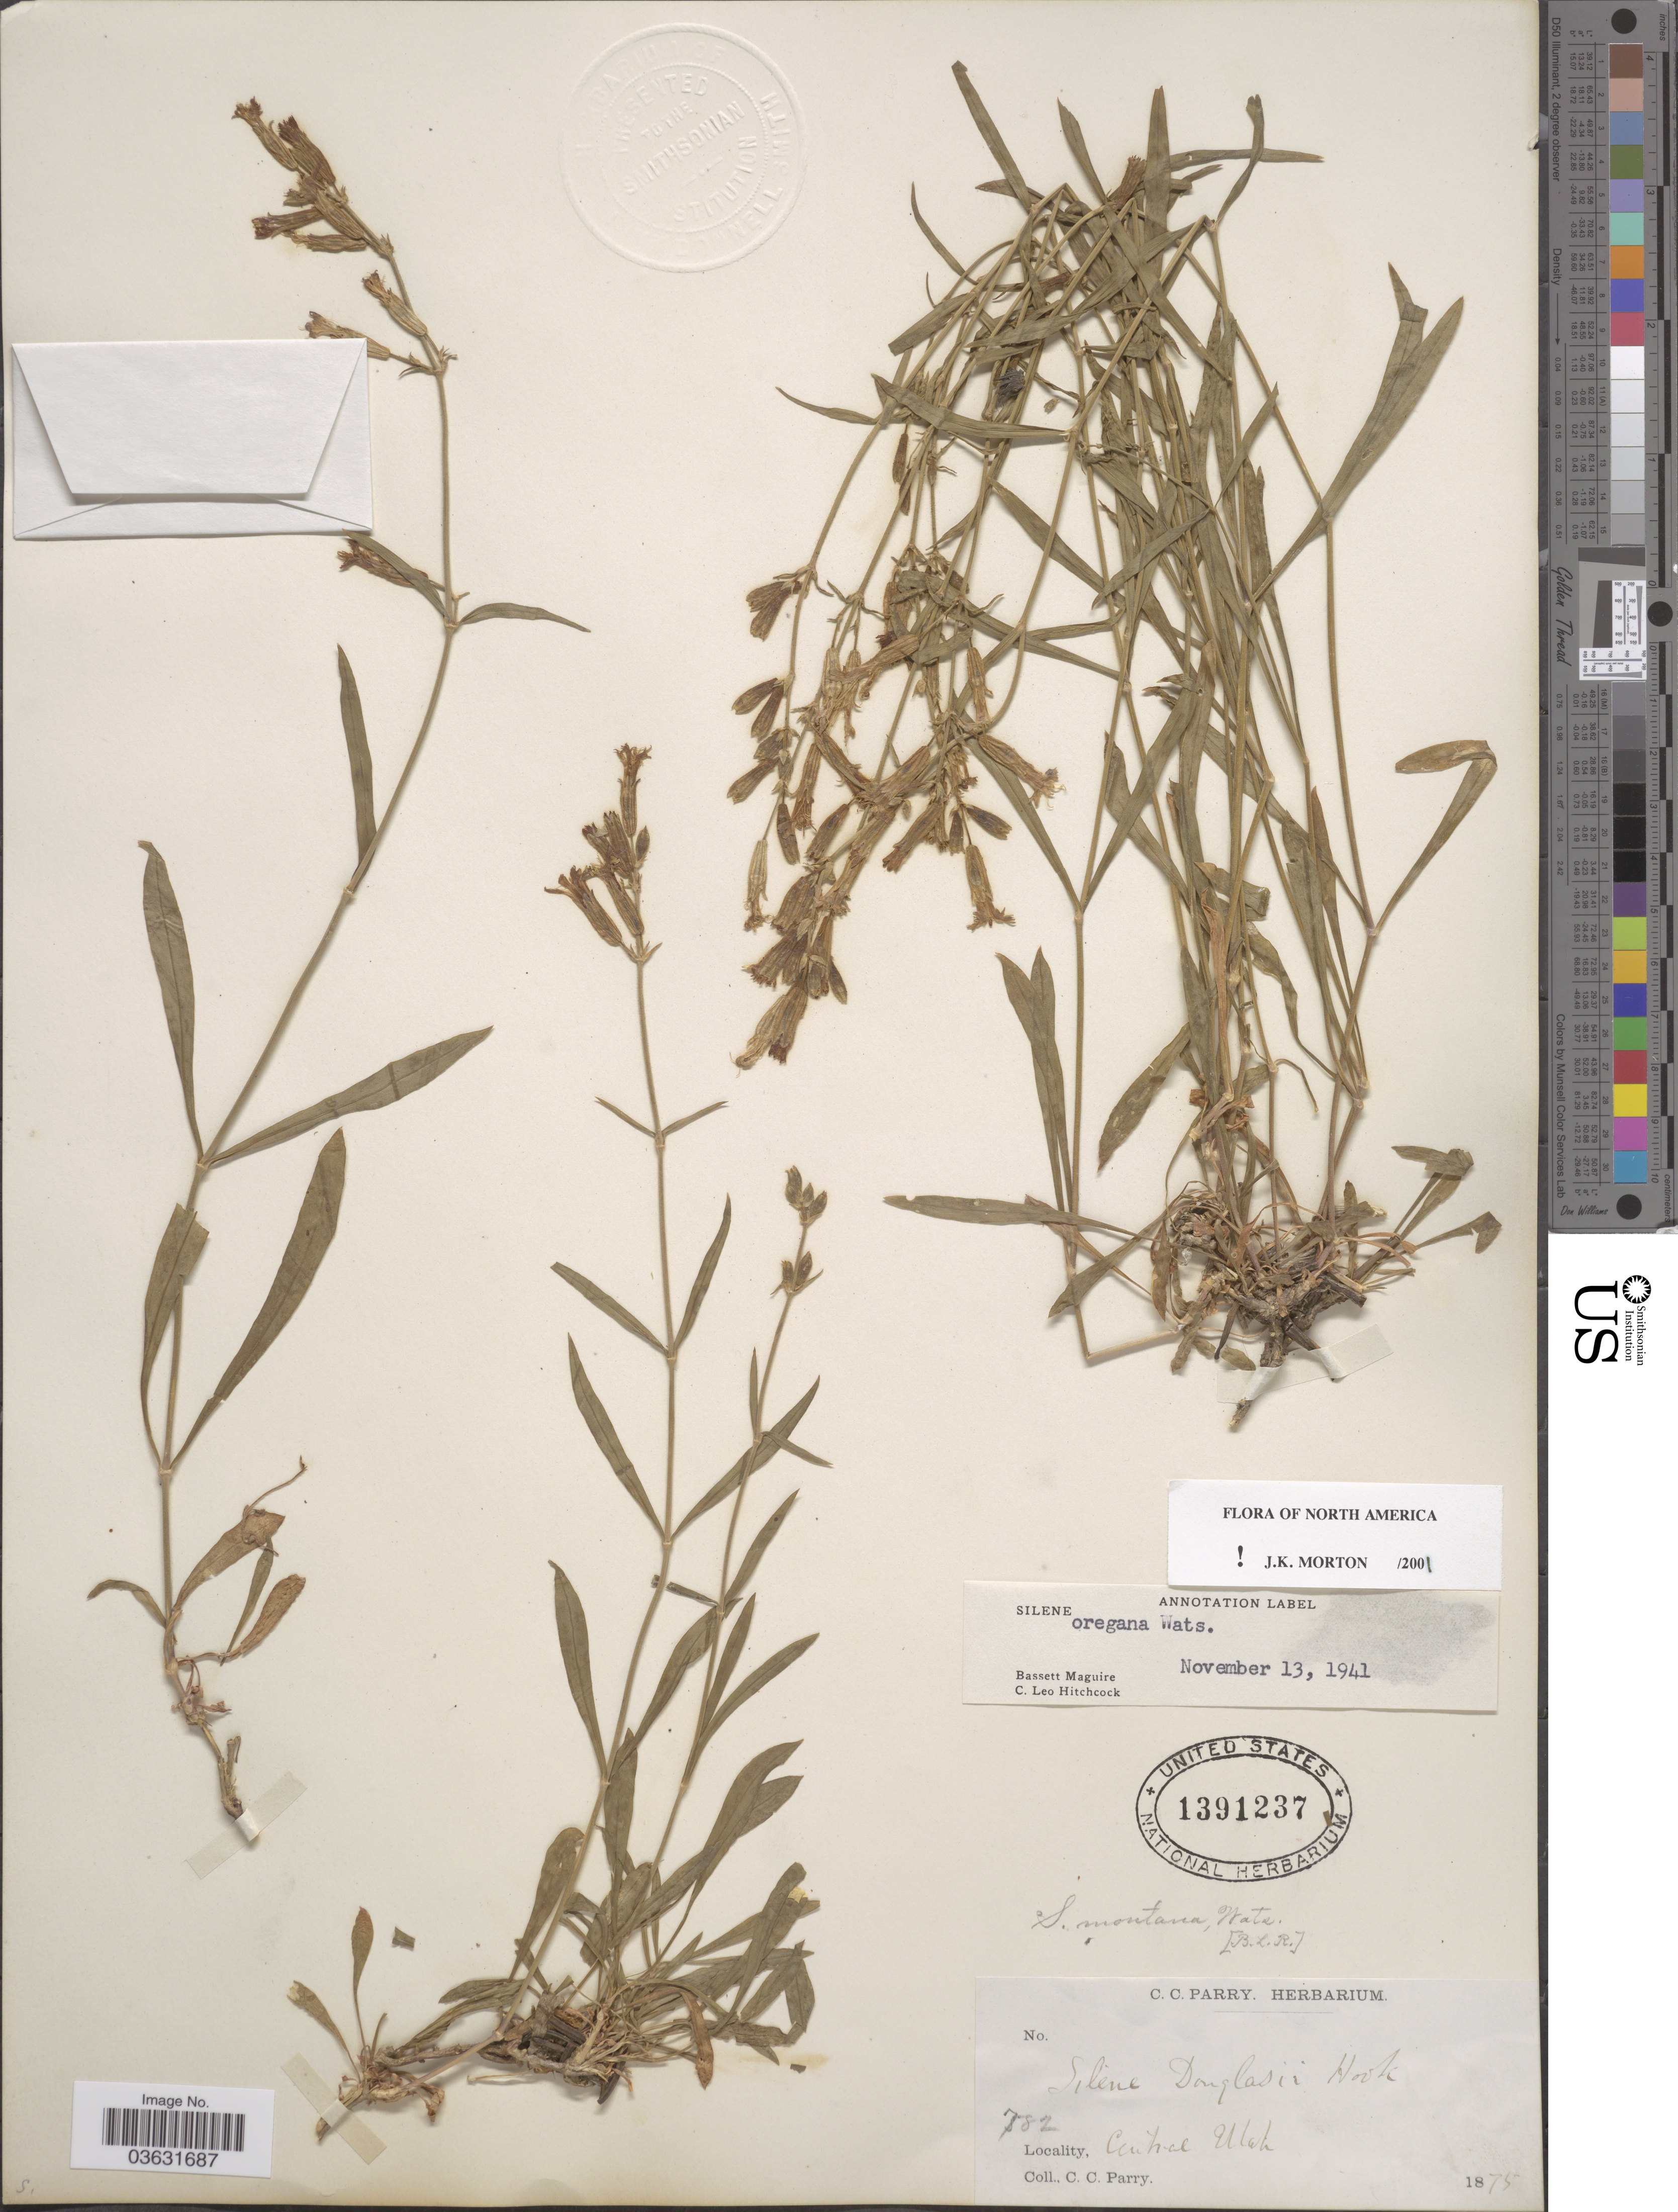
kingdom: Plantae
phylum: Tracheophyta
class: Magnoliopsida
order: Caryophyllales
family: Caryophyllaceae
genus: Silene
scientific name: Silene oregana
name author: S. Watson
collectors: C. C. Parry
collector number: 782*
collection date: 1875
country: United States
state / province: Utah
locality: Central Utah.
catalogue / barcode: US 1391237